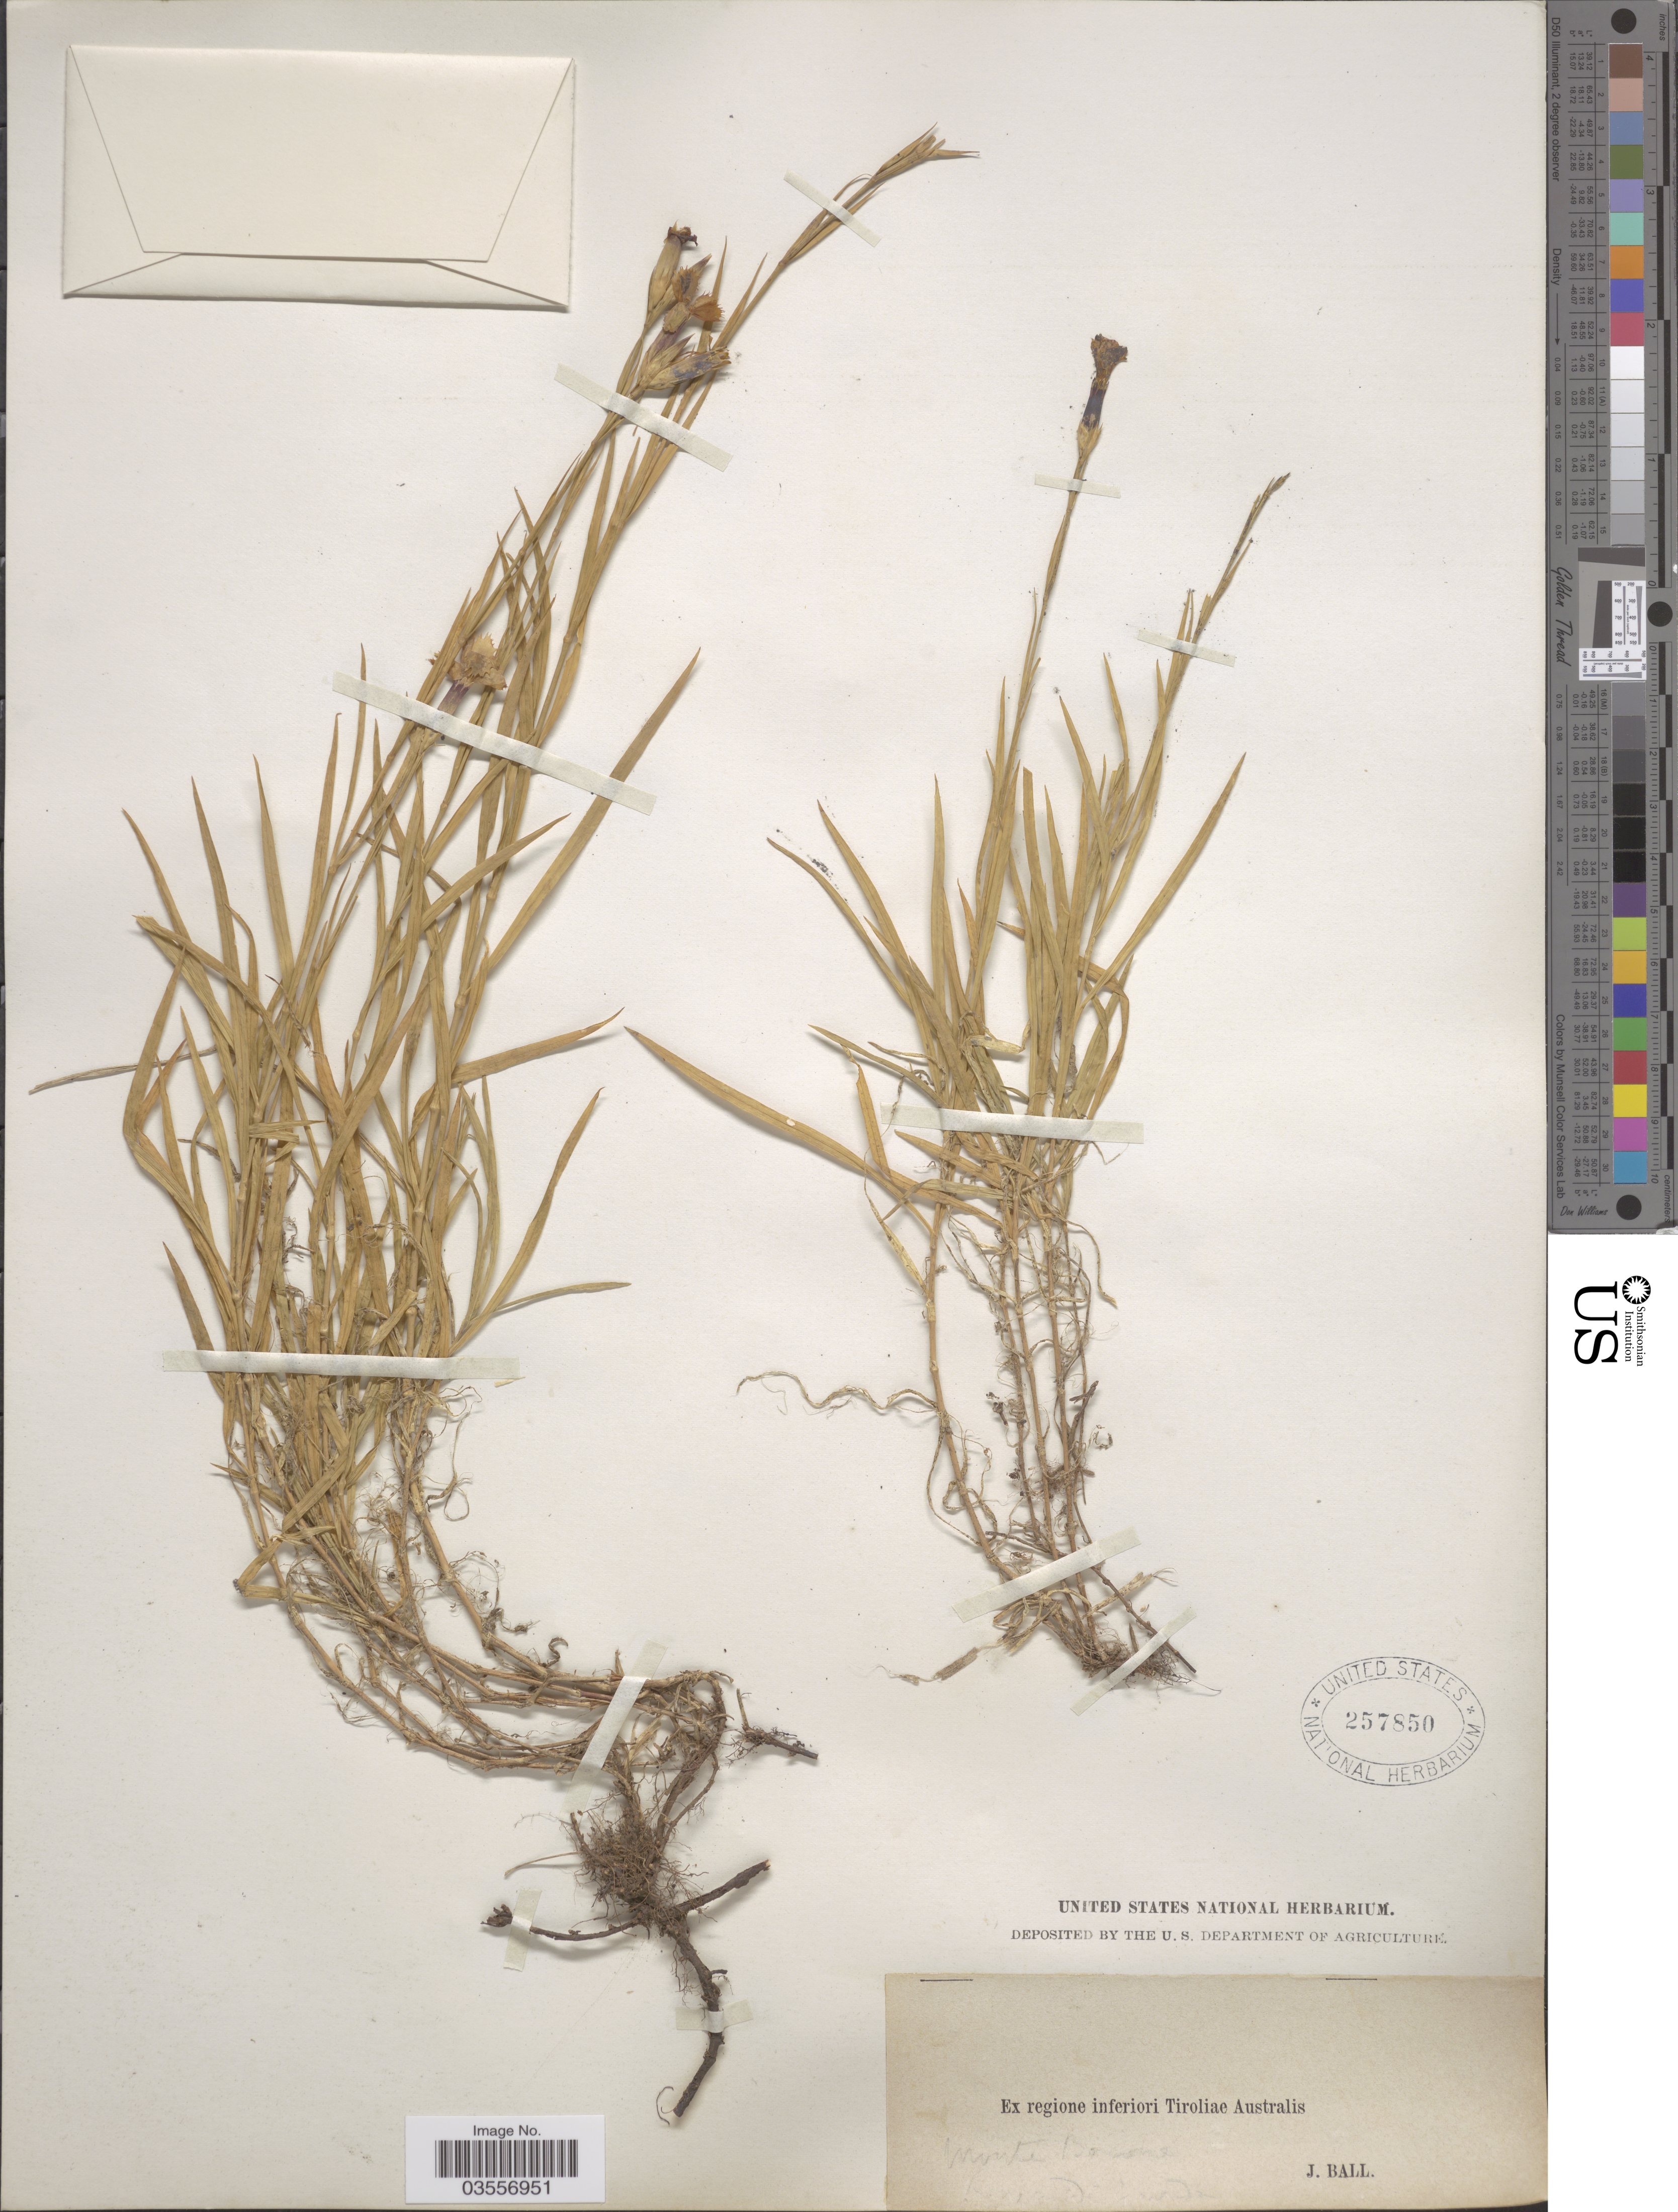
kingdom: Plantae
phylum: Tracheophyta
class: Magnoliopsida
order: Caryophyllales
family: Caryophyllaceae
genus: Dianthus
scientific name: Dianthus sp.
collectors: J. Ball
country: Italy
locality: Ex regione inferiori Tiroliae Australis. Monte Bonne [interpreted].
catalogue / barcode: US 257850